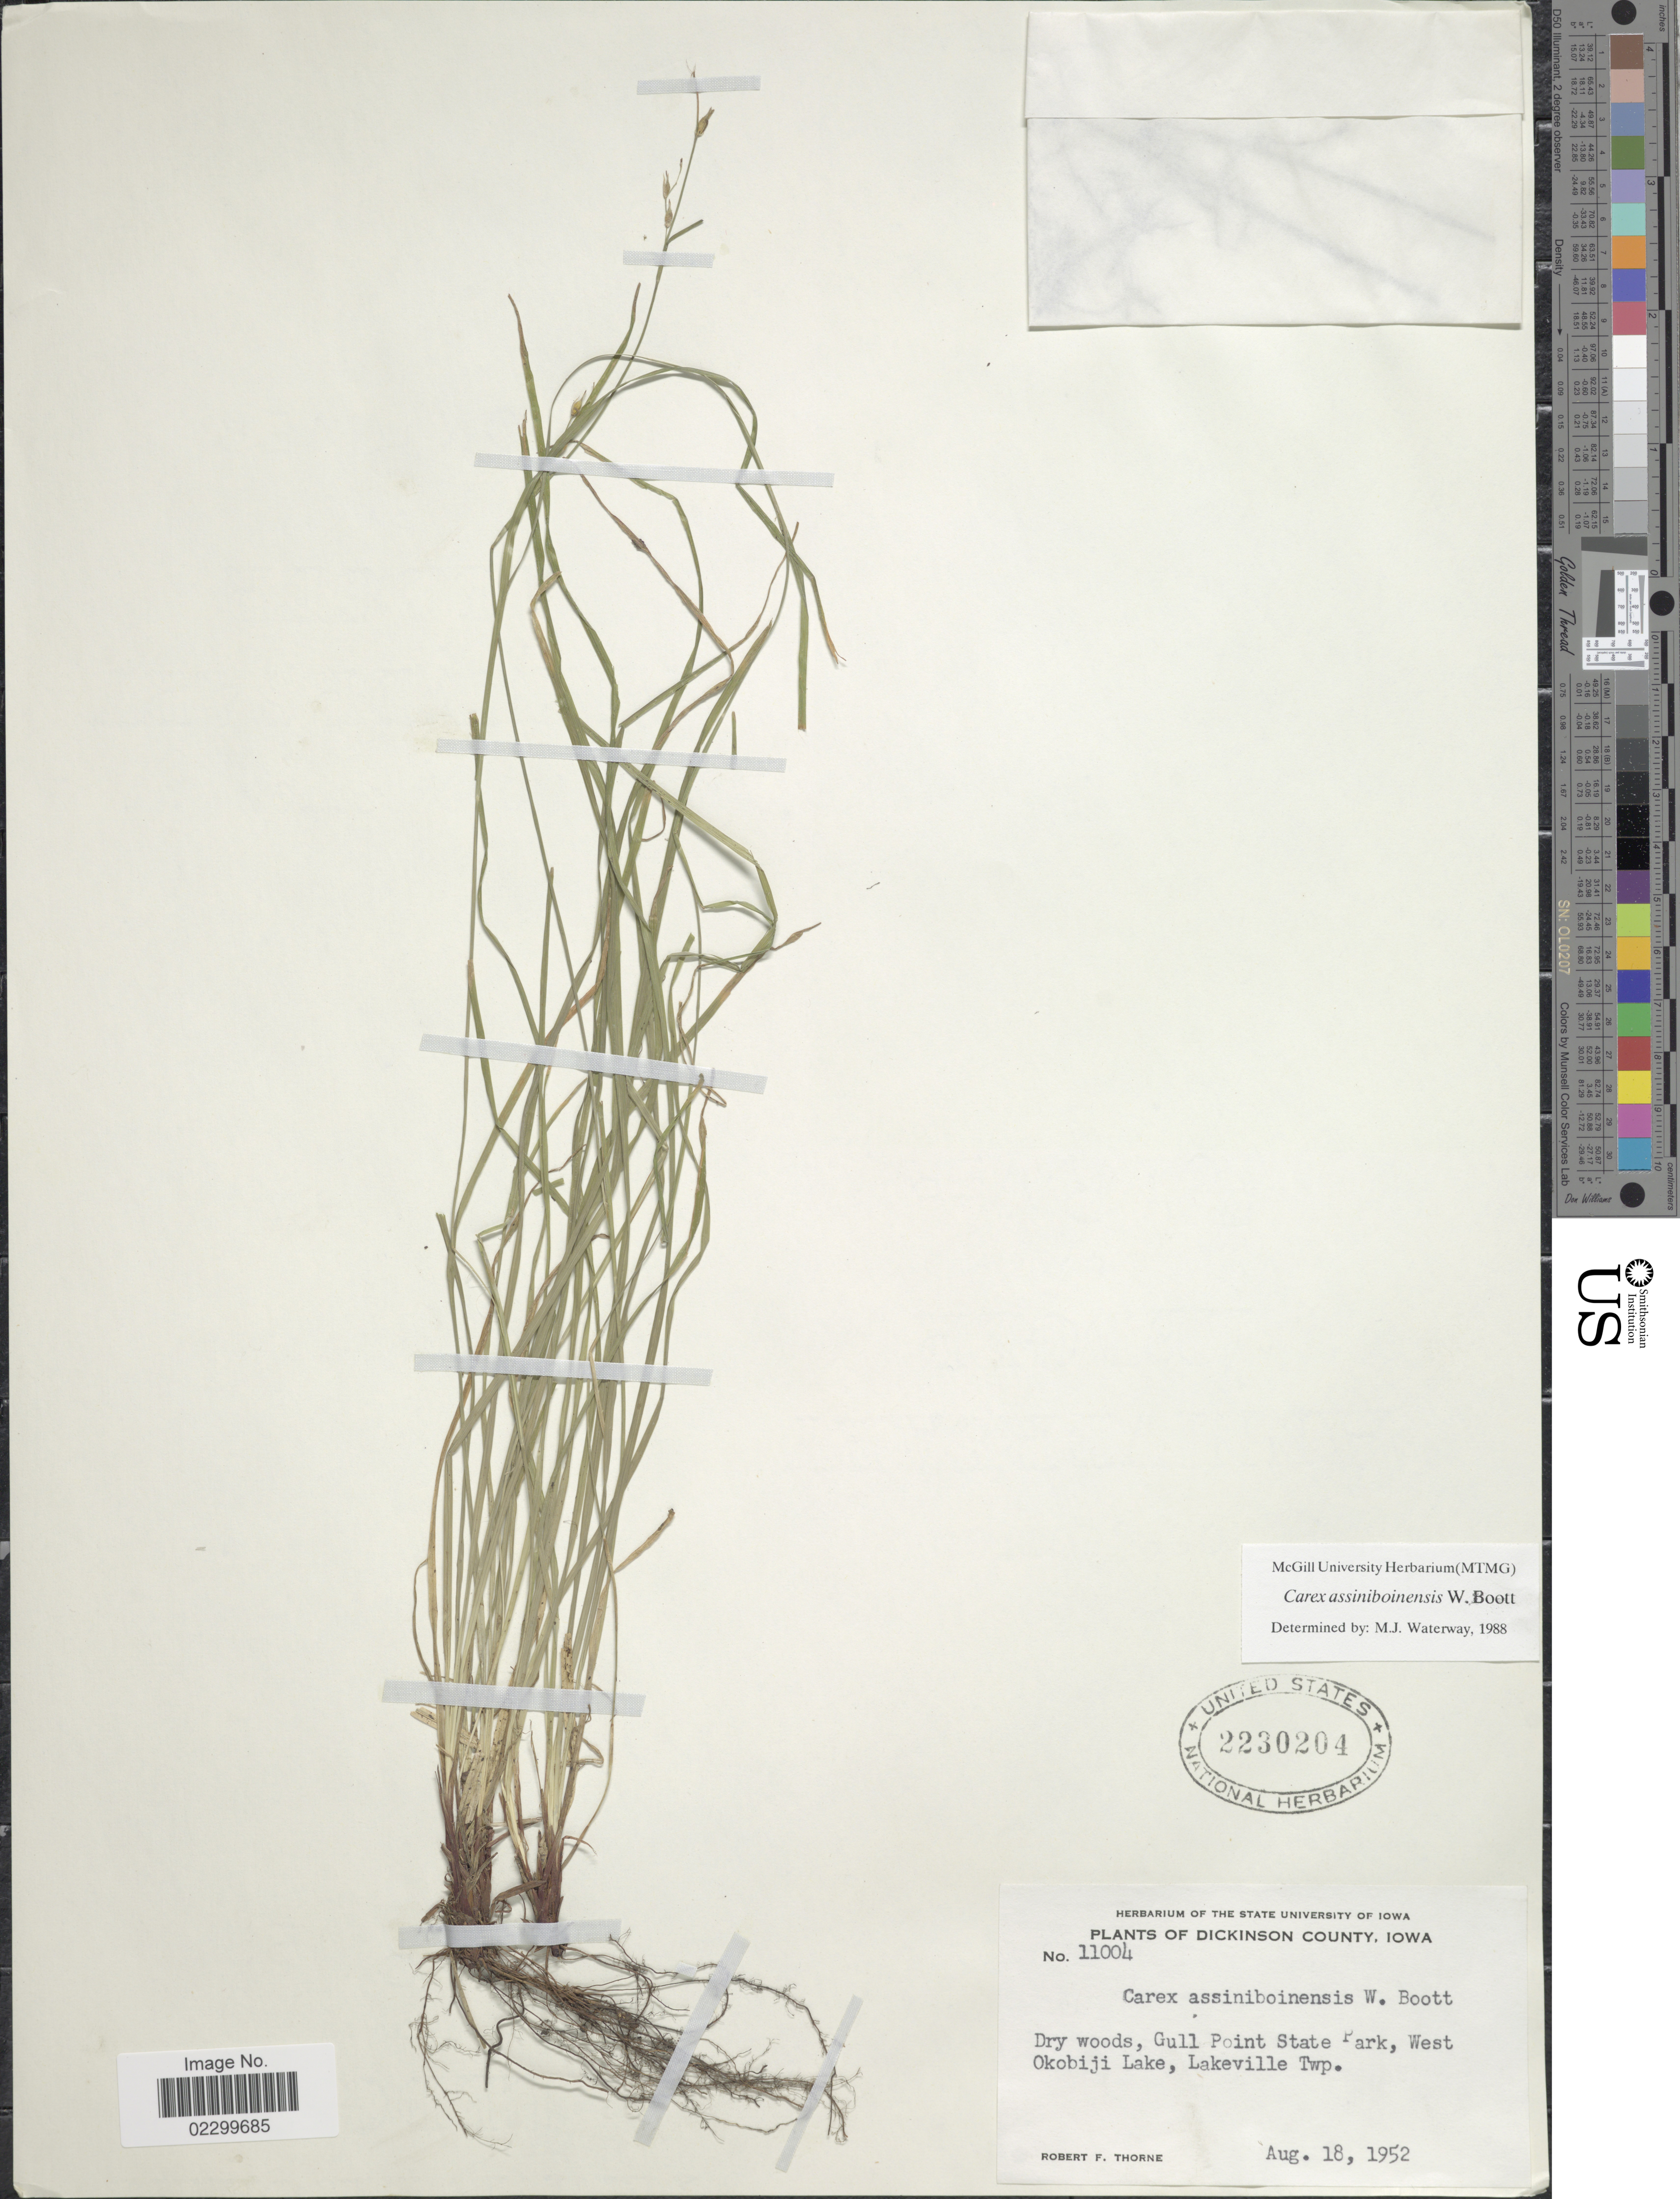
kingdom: Plantae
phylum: Tracheophyta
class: Liliopsida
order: Poales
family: Cyperaceae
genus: Carex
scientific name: Carex assiniboinensis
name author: W. Boott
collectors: R. F. Thorne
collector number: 11004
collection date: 1952-08-18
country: United States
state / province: Iowa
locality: Dickinson County, Gull Point State Park, West Okobiji Lake, Lakeville Twp.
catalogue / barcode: US 2230204